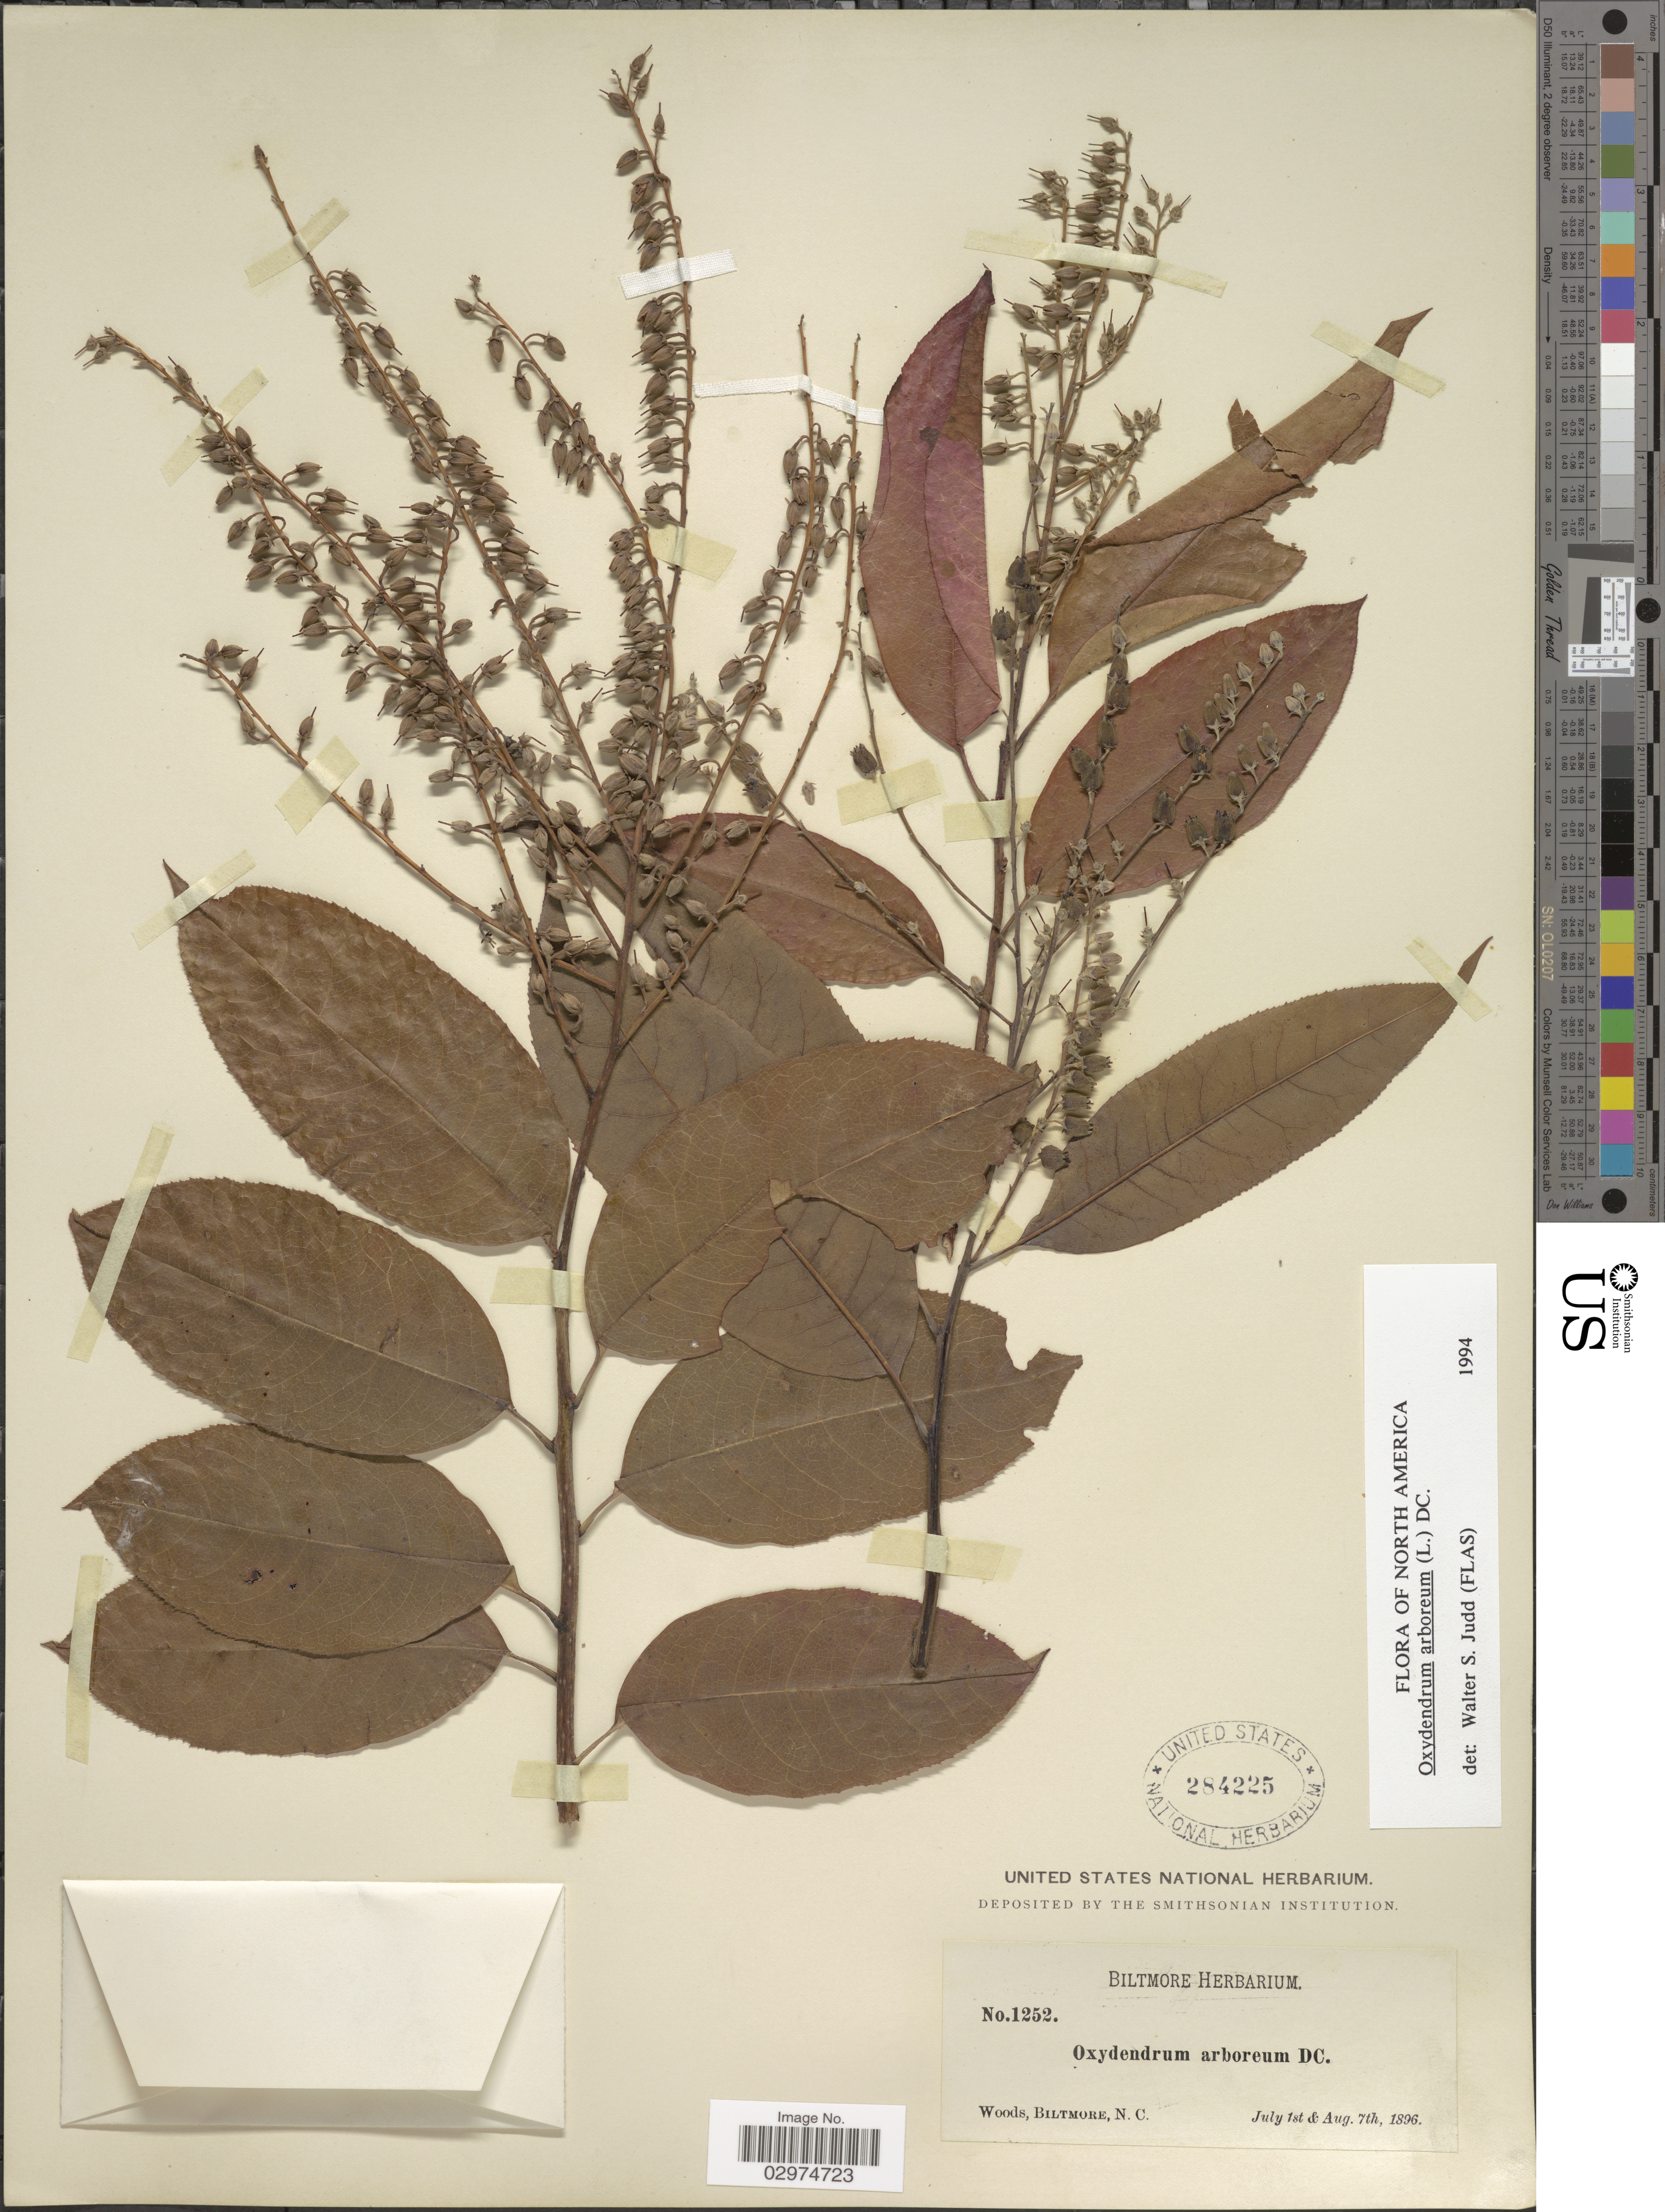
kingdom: Plantae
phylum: Tracheophyta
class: Magnoliopsida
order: Ericales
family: Ericaceae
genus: Oxydendrum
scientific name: Oxydendrum arboreum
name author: (L.) DC.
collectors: ex herb. Biltmore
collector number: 1252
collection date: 1896-07-01/1896-08-07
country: United States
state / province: North Carolina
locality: Woods, Biltmore.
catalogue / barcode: US 284225